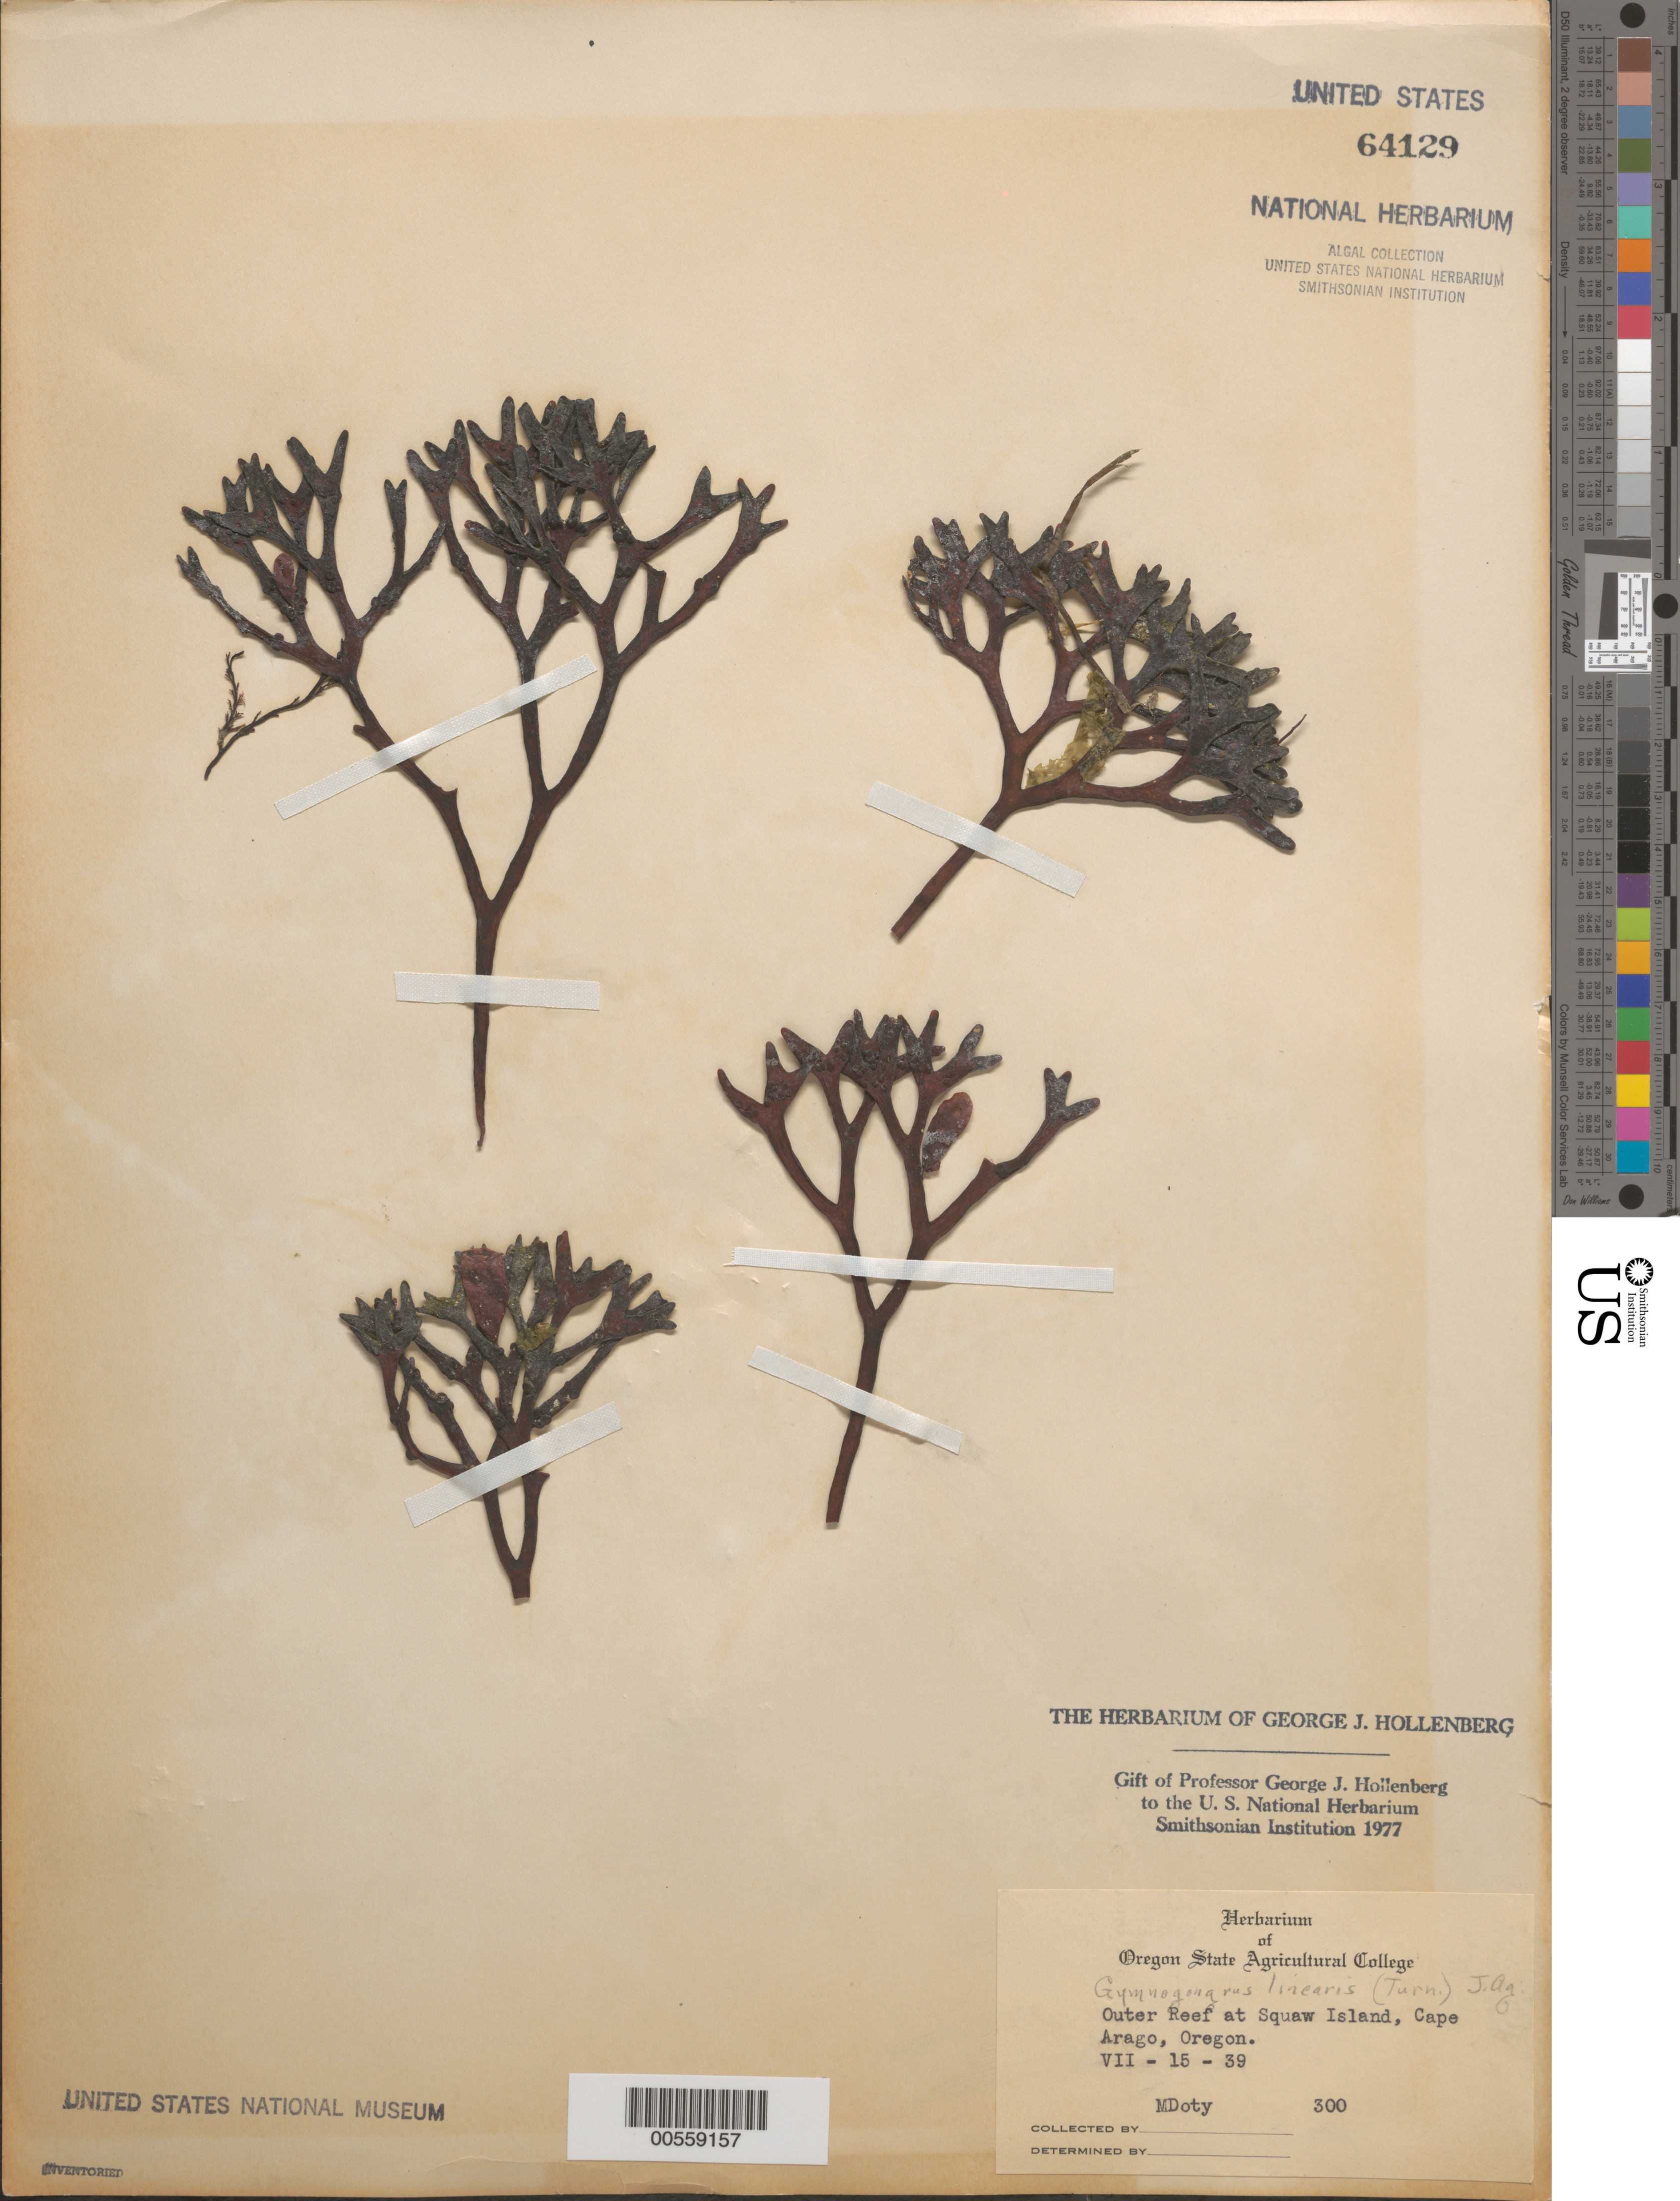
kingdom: Plantae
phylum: Rhodophyta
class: Florideophyceae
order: Gigartinales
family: Phyllophoraceae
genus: Ahnfeltiopsis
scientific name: Ahnfeltiopsis linearis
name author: (C. Agardh) P.C. Silva & DeCew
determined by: Algae name updating Project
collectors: M. S. Doty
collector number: MSD 300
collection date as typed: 15 Jul 1939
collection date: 1939-07-15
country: United States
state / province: Oregon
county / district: Coos County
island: Squaw Island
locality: Cape Arago, outer reef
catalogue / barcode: US 64129